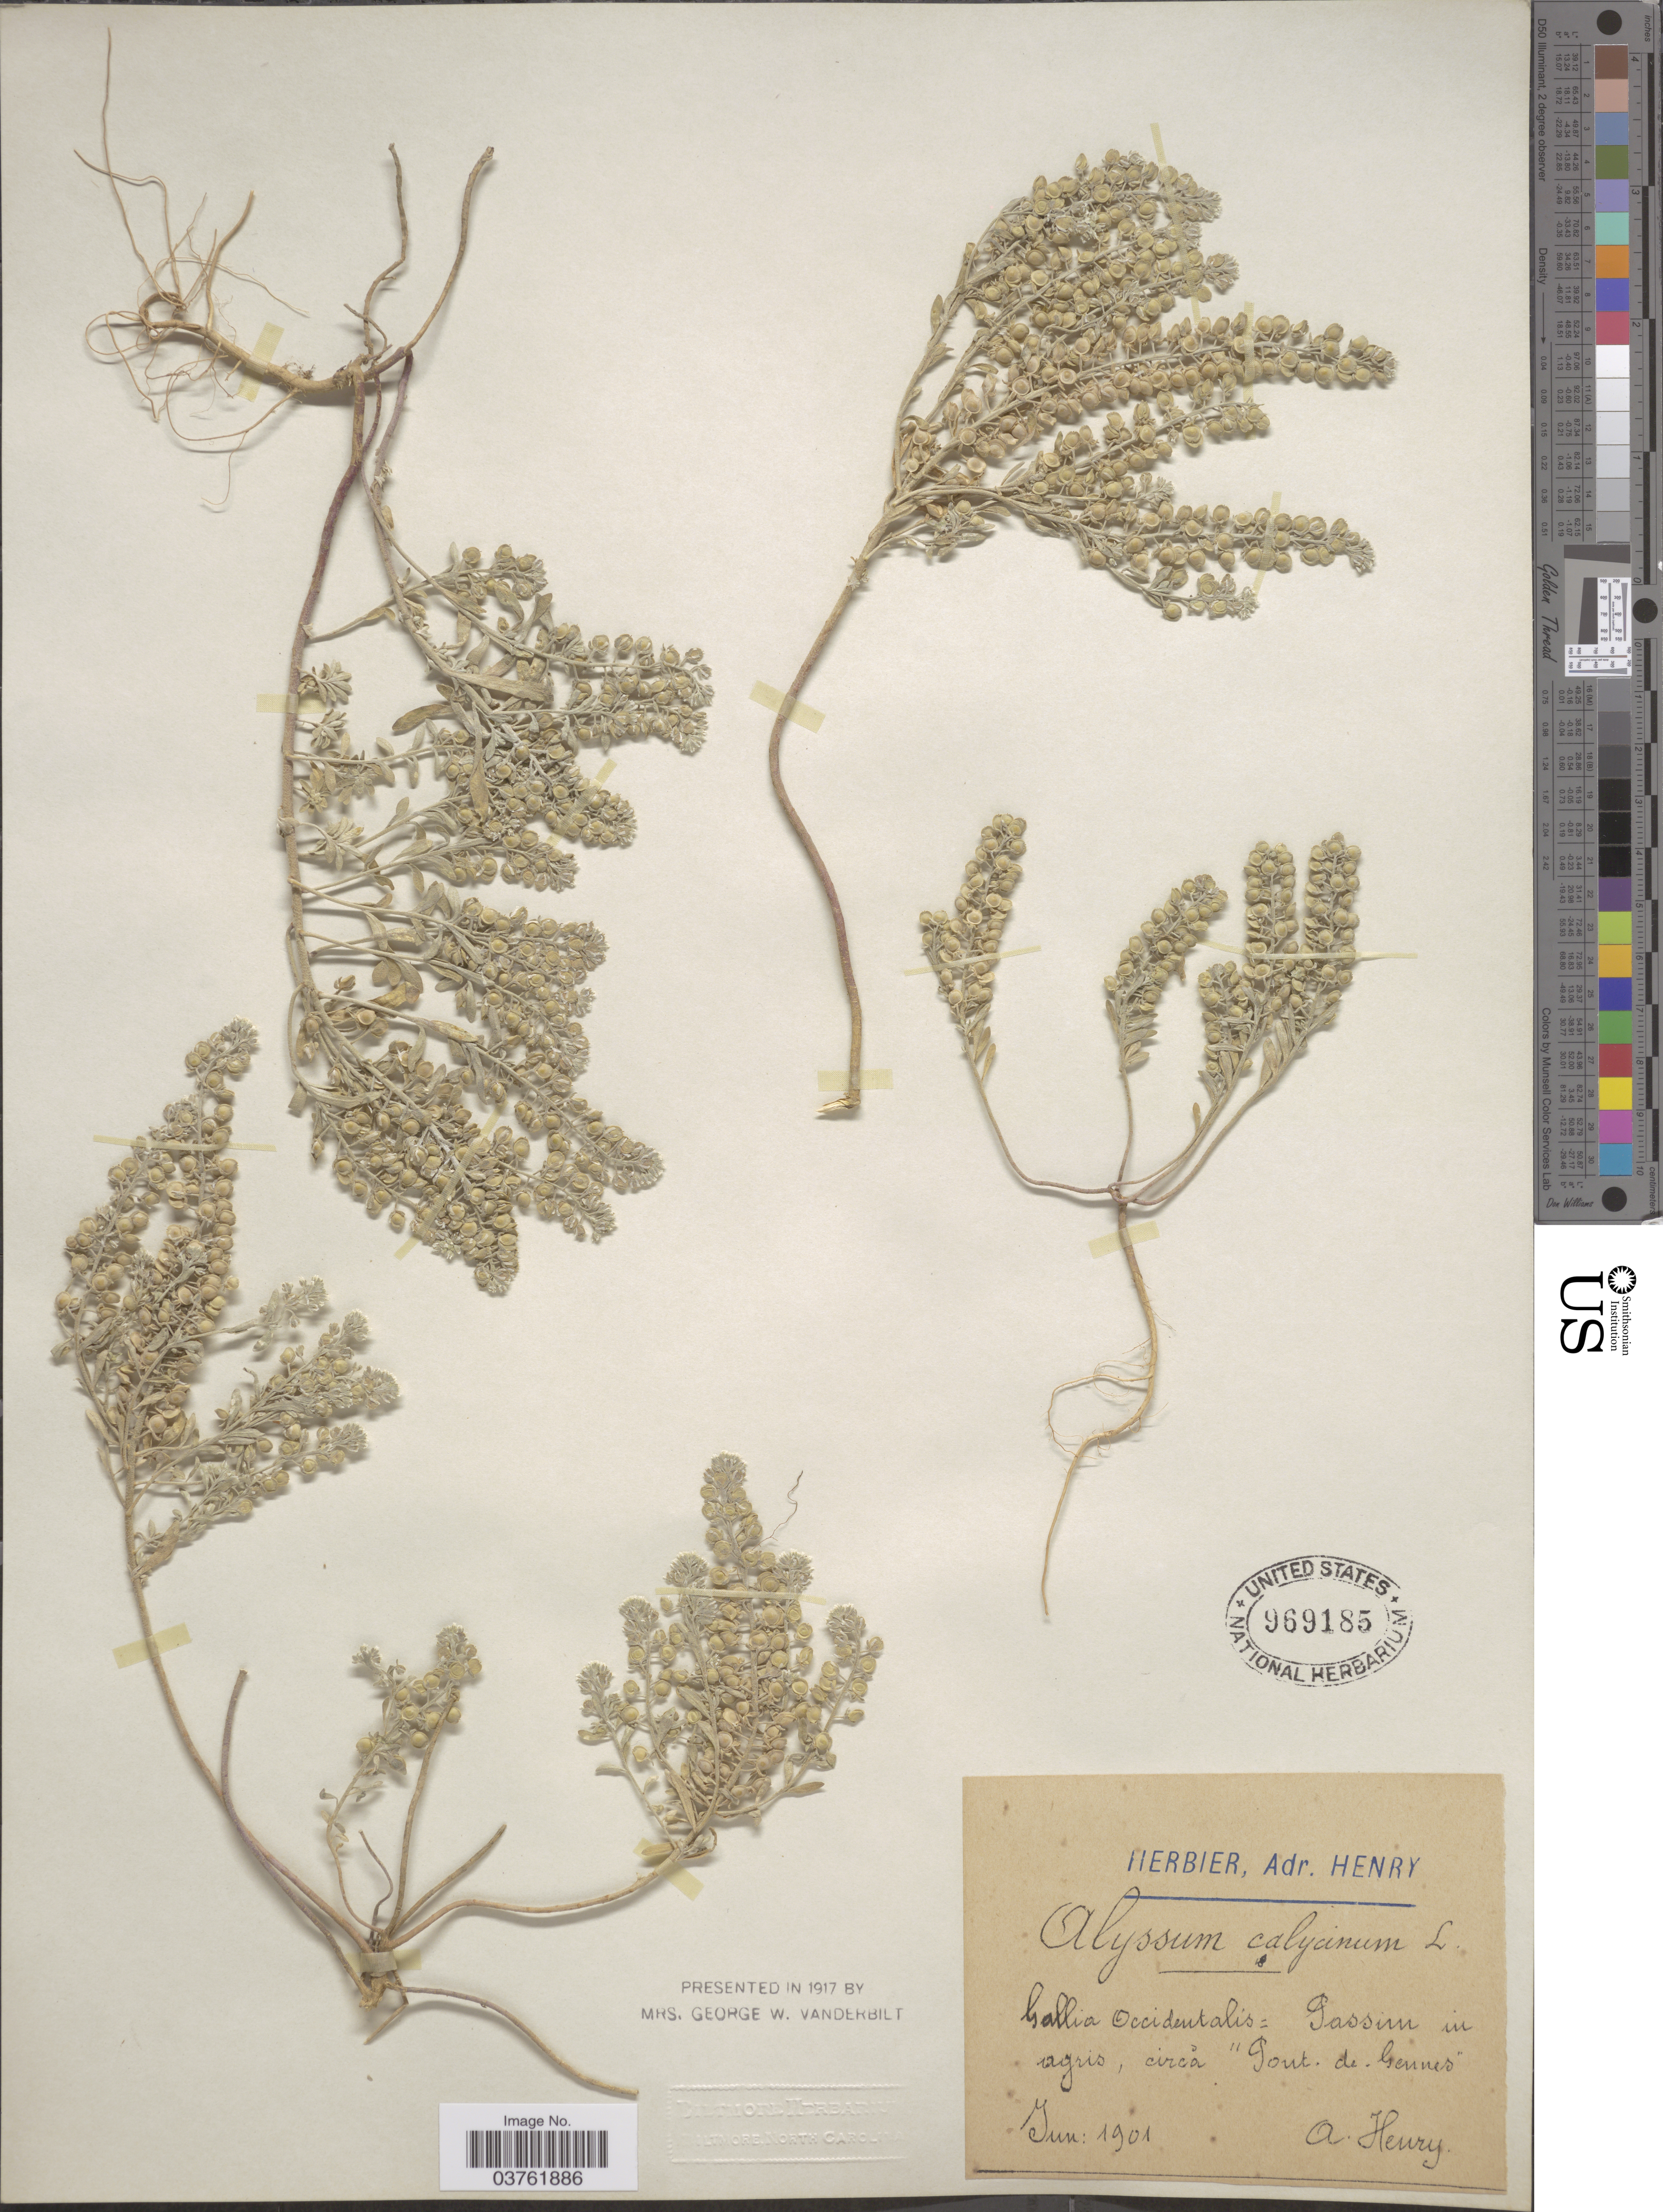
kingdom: Plantae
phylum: Tracheophyta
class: Magnoliopsida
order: Brassicales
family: Brassicaceae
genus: Alyssum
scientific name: Alyssum calycinum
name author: L.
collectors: A. Henry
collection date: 1901-06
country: France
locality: Gallia occidentalis: Passim in agris, circa 'Tout de Gennes'.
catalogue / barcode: US 969185